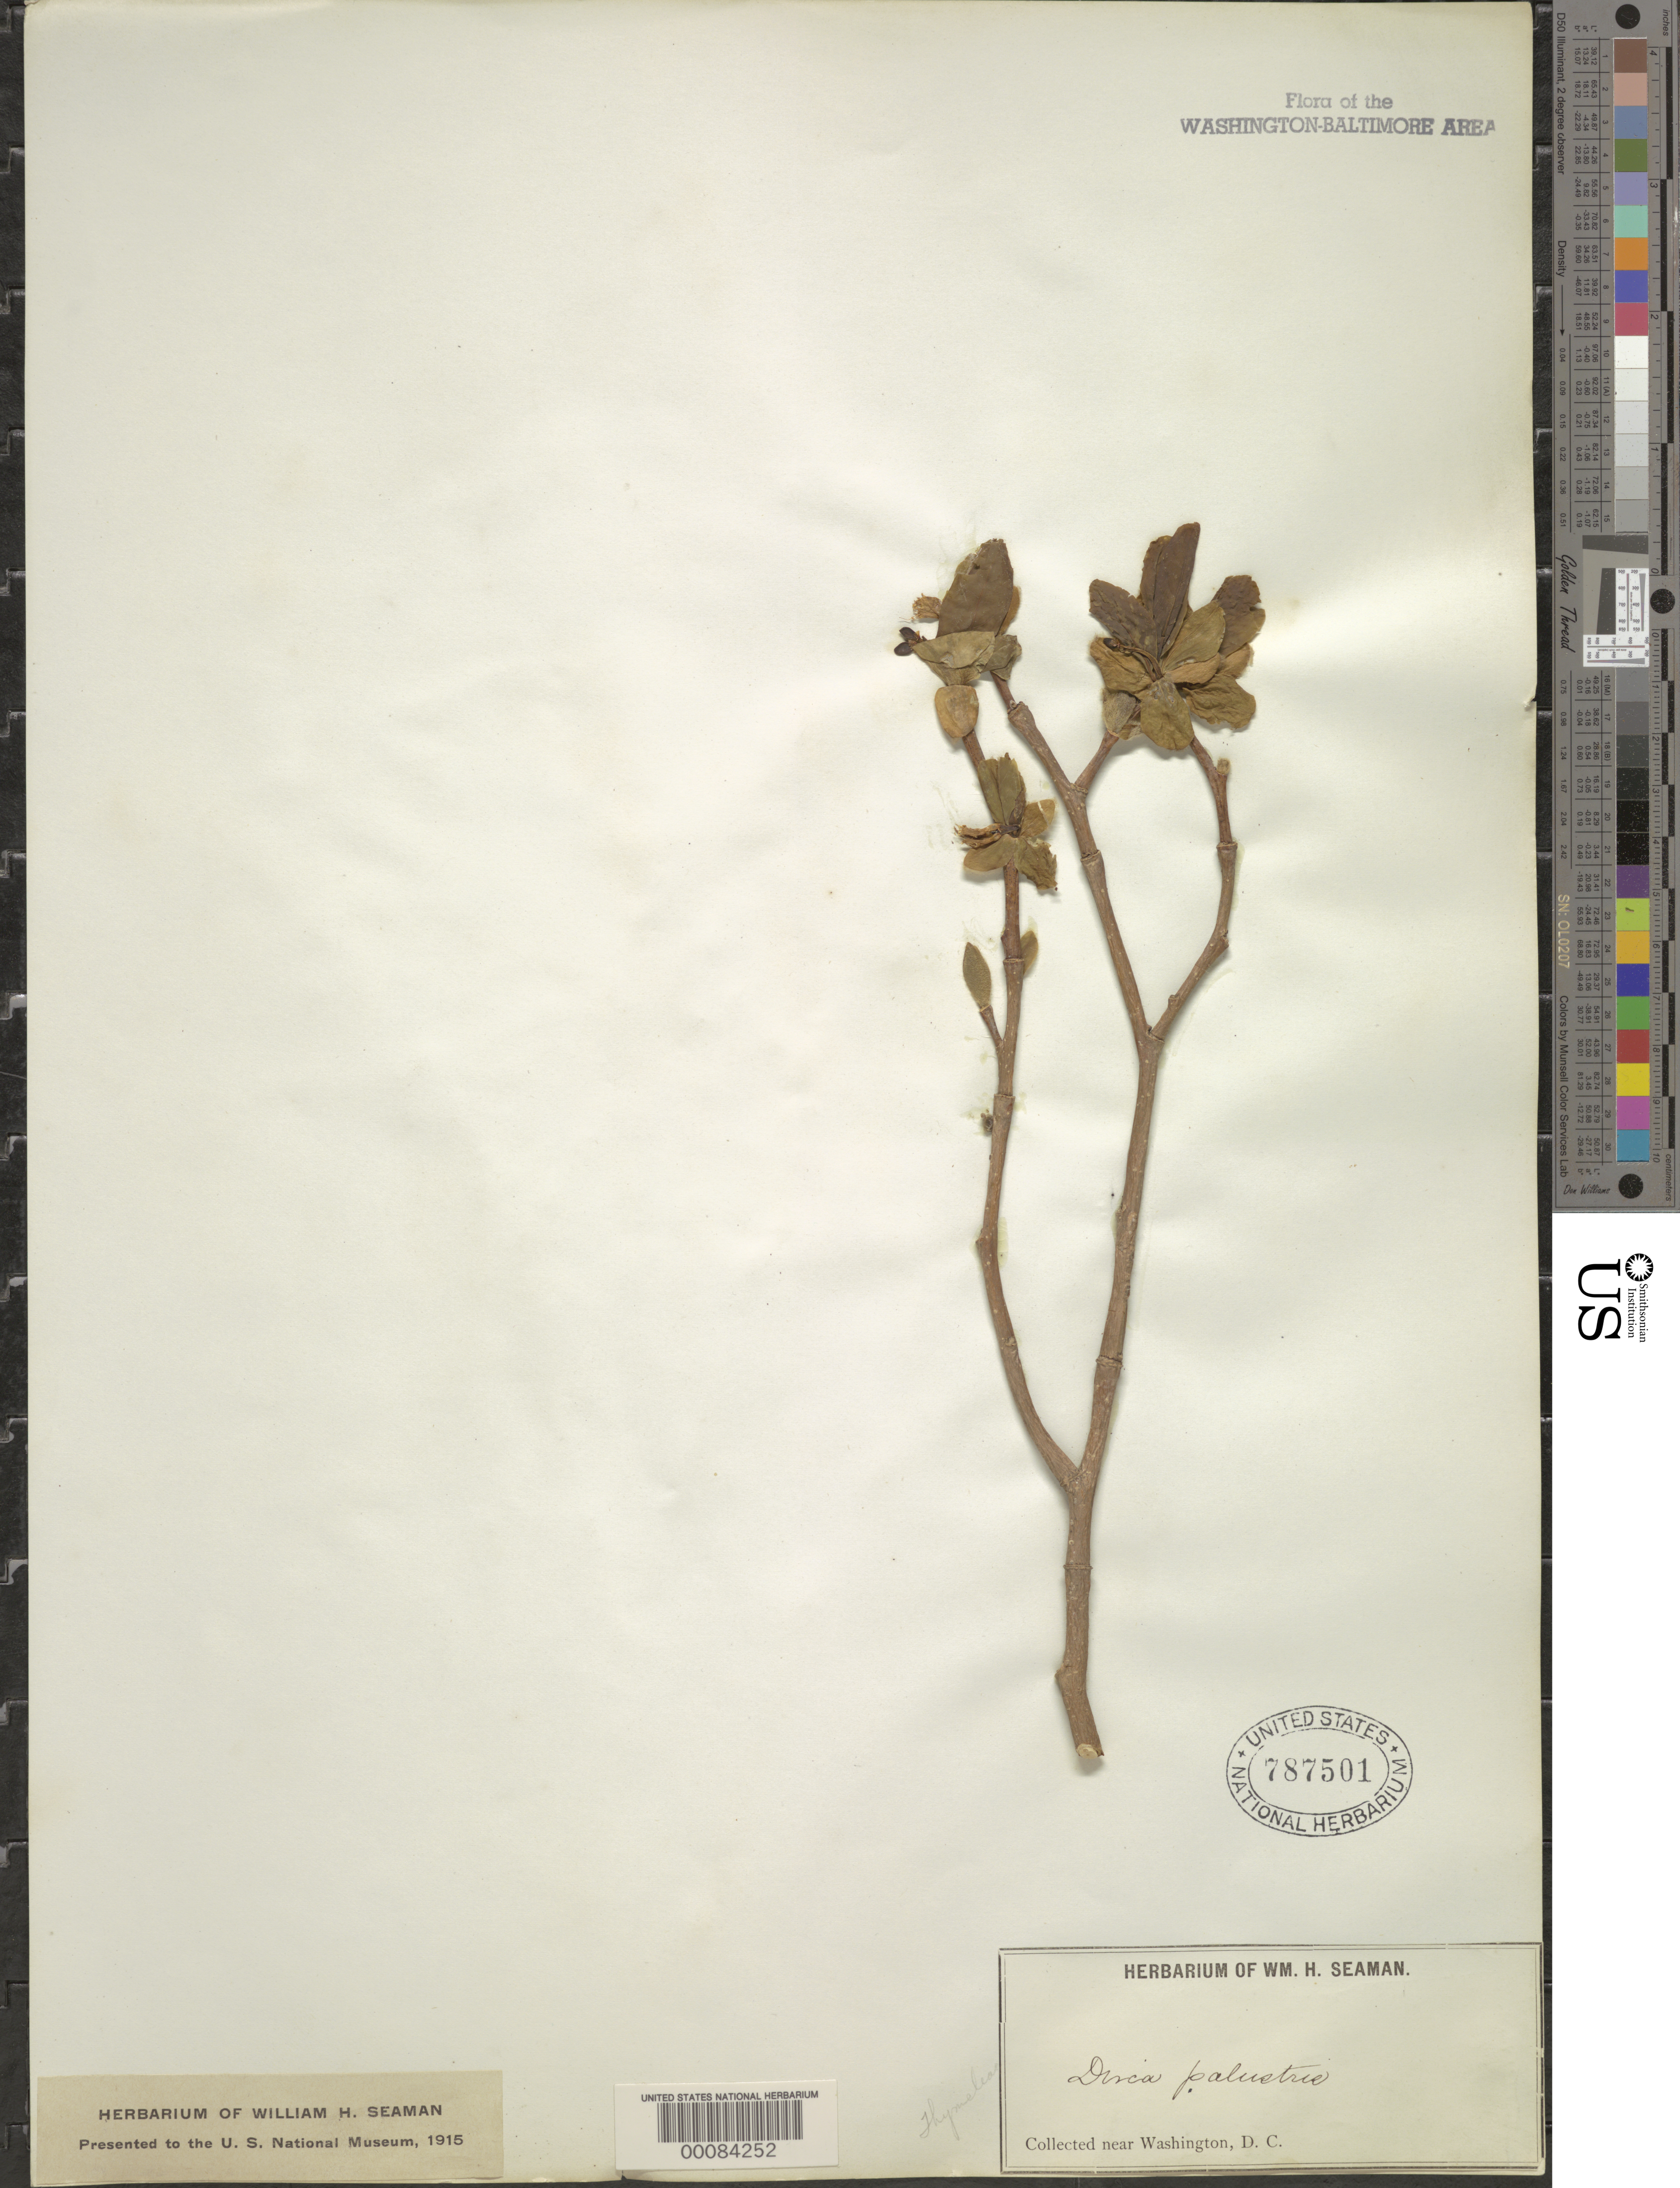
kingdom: Plantae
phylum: Tracheophyta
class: Magnoliopsida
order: Malvales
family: Thymelaeaceae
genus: Dirca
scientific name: Dirca palustris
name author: L.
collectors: W. Seaman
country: United States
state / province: District of Columbia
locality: Near Washington, D.C.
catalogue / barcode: US 787501